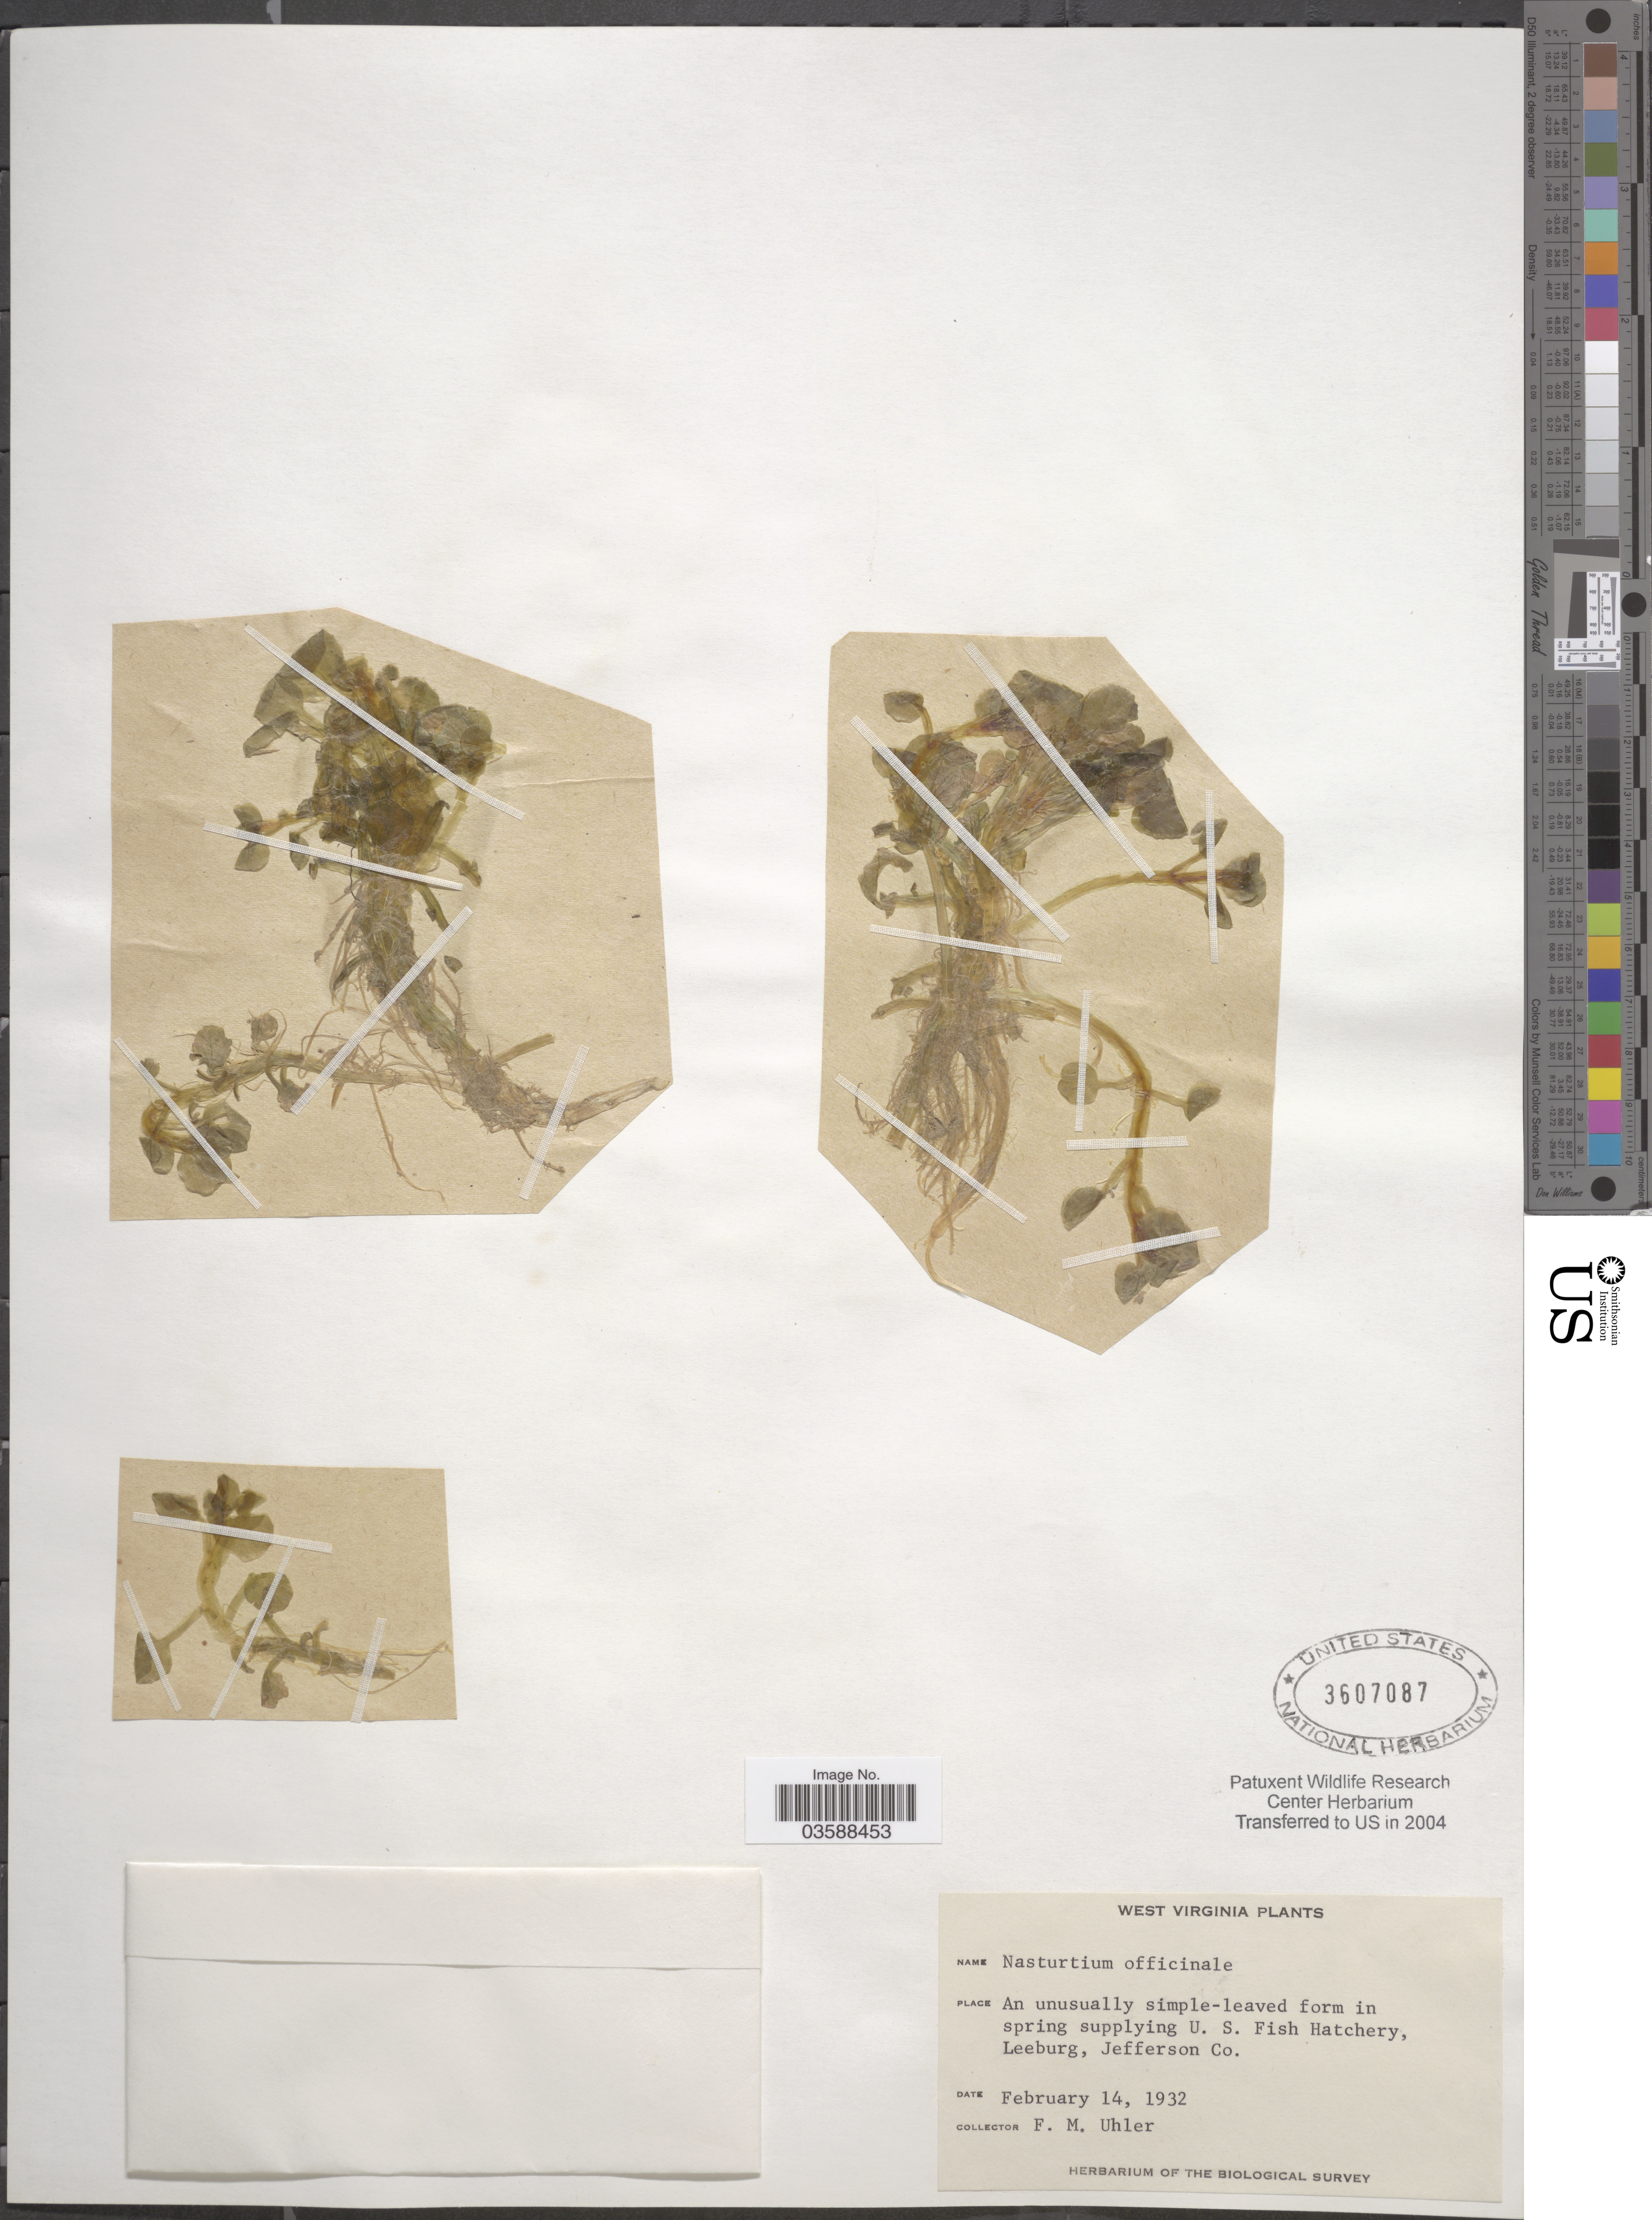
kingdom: Plantae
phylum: Tracheophyta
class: Magnoliopsida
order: Brassicales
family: Brassicaceae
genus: Nasturtium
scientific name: Nasturtium officinale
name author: R. Br.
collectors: F. M. Uhler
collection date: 1932-02-14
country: United States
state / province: West Virginia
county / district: Jefferson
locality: An unusually simple-leaved form in spring supplying U.S. Fish Hatchery, Leeburg, Jefferson Co.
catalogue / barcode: US 3607087